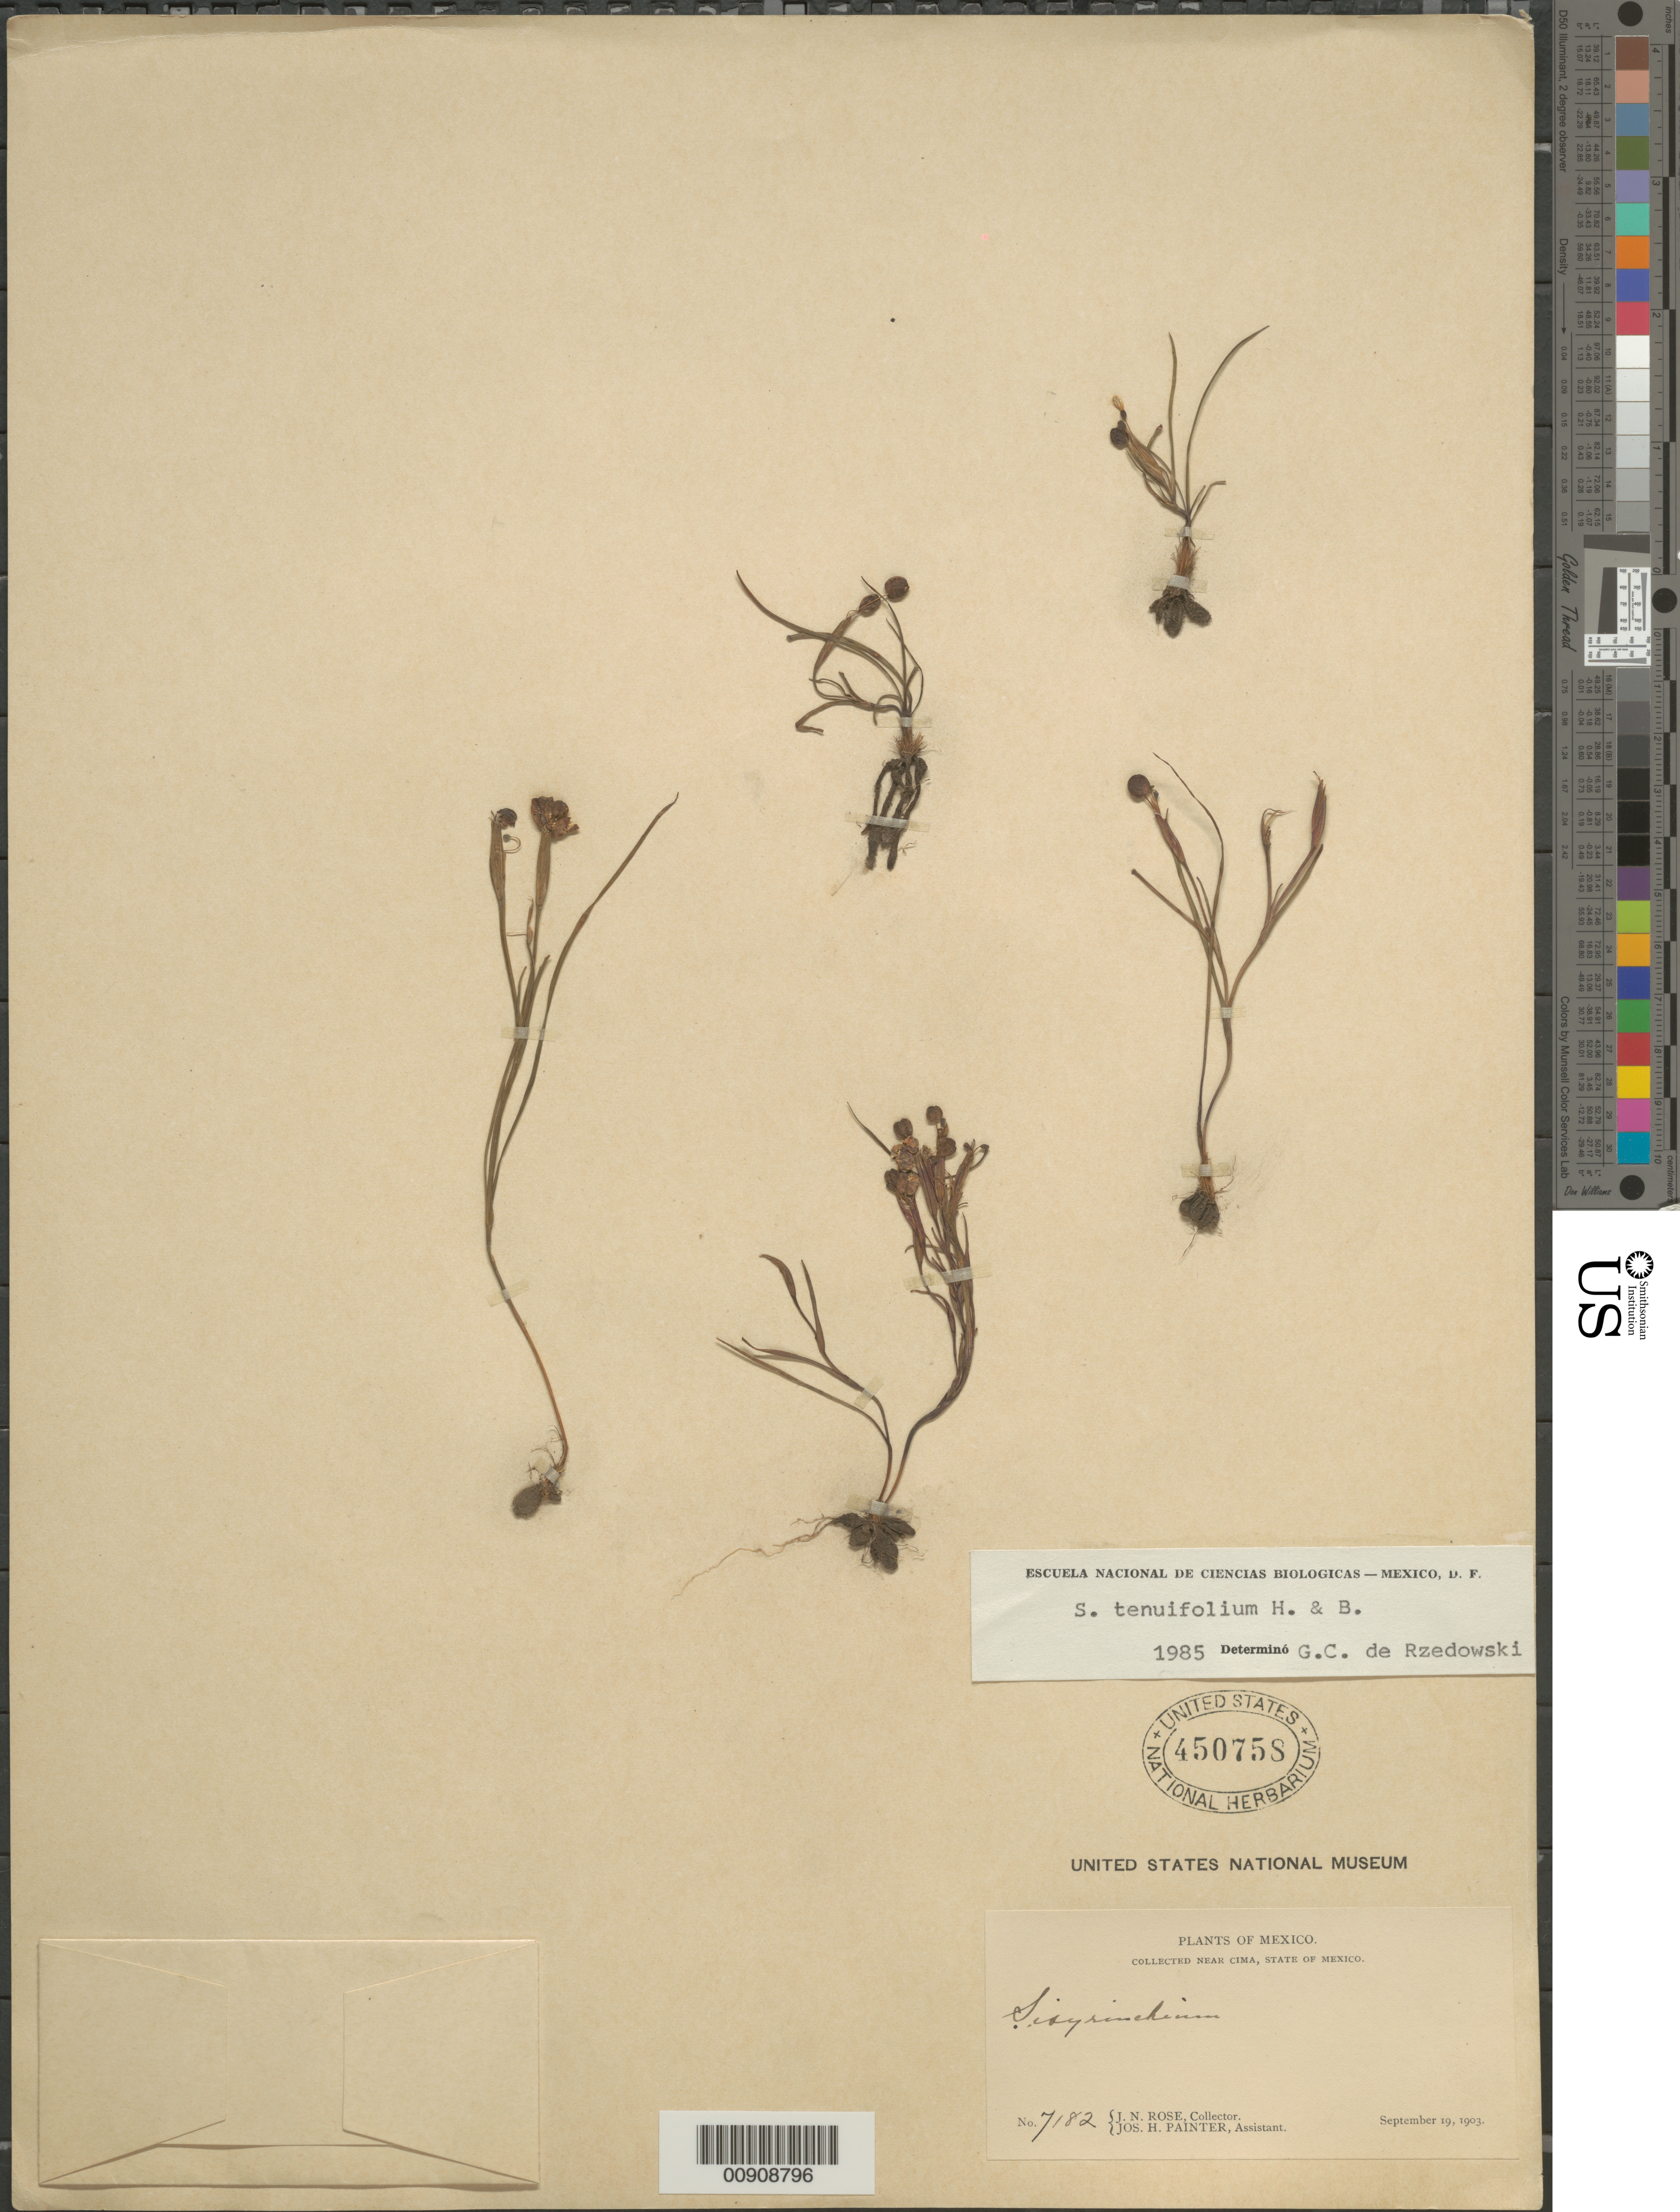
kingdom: Plantae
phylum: Tracheophyta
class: Liliopsida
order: Asparagales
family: Iridaceae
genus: Sisyrinchium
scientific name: Sisyrinchium tenuifolium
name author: Humb. & Bonpl. ex Willd.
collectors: J. N. Rose & J. H. Painter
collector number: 7182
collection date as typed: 19 Sep 1903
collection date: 1903-09-19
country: Mexico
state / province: México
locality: Near Cima, State of Mexico.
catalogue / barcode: US 450758